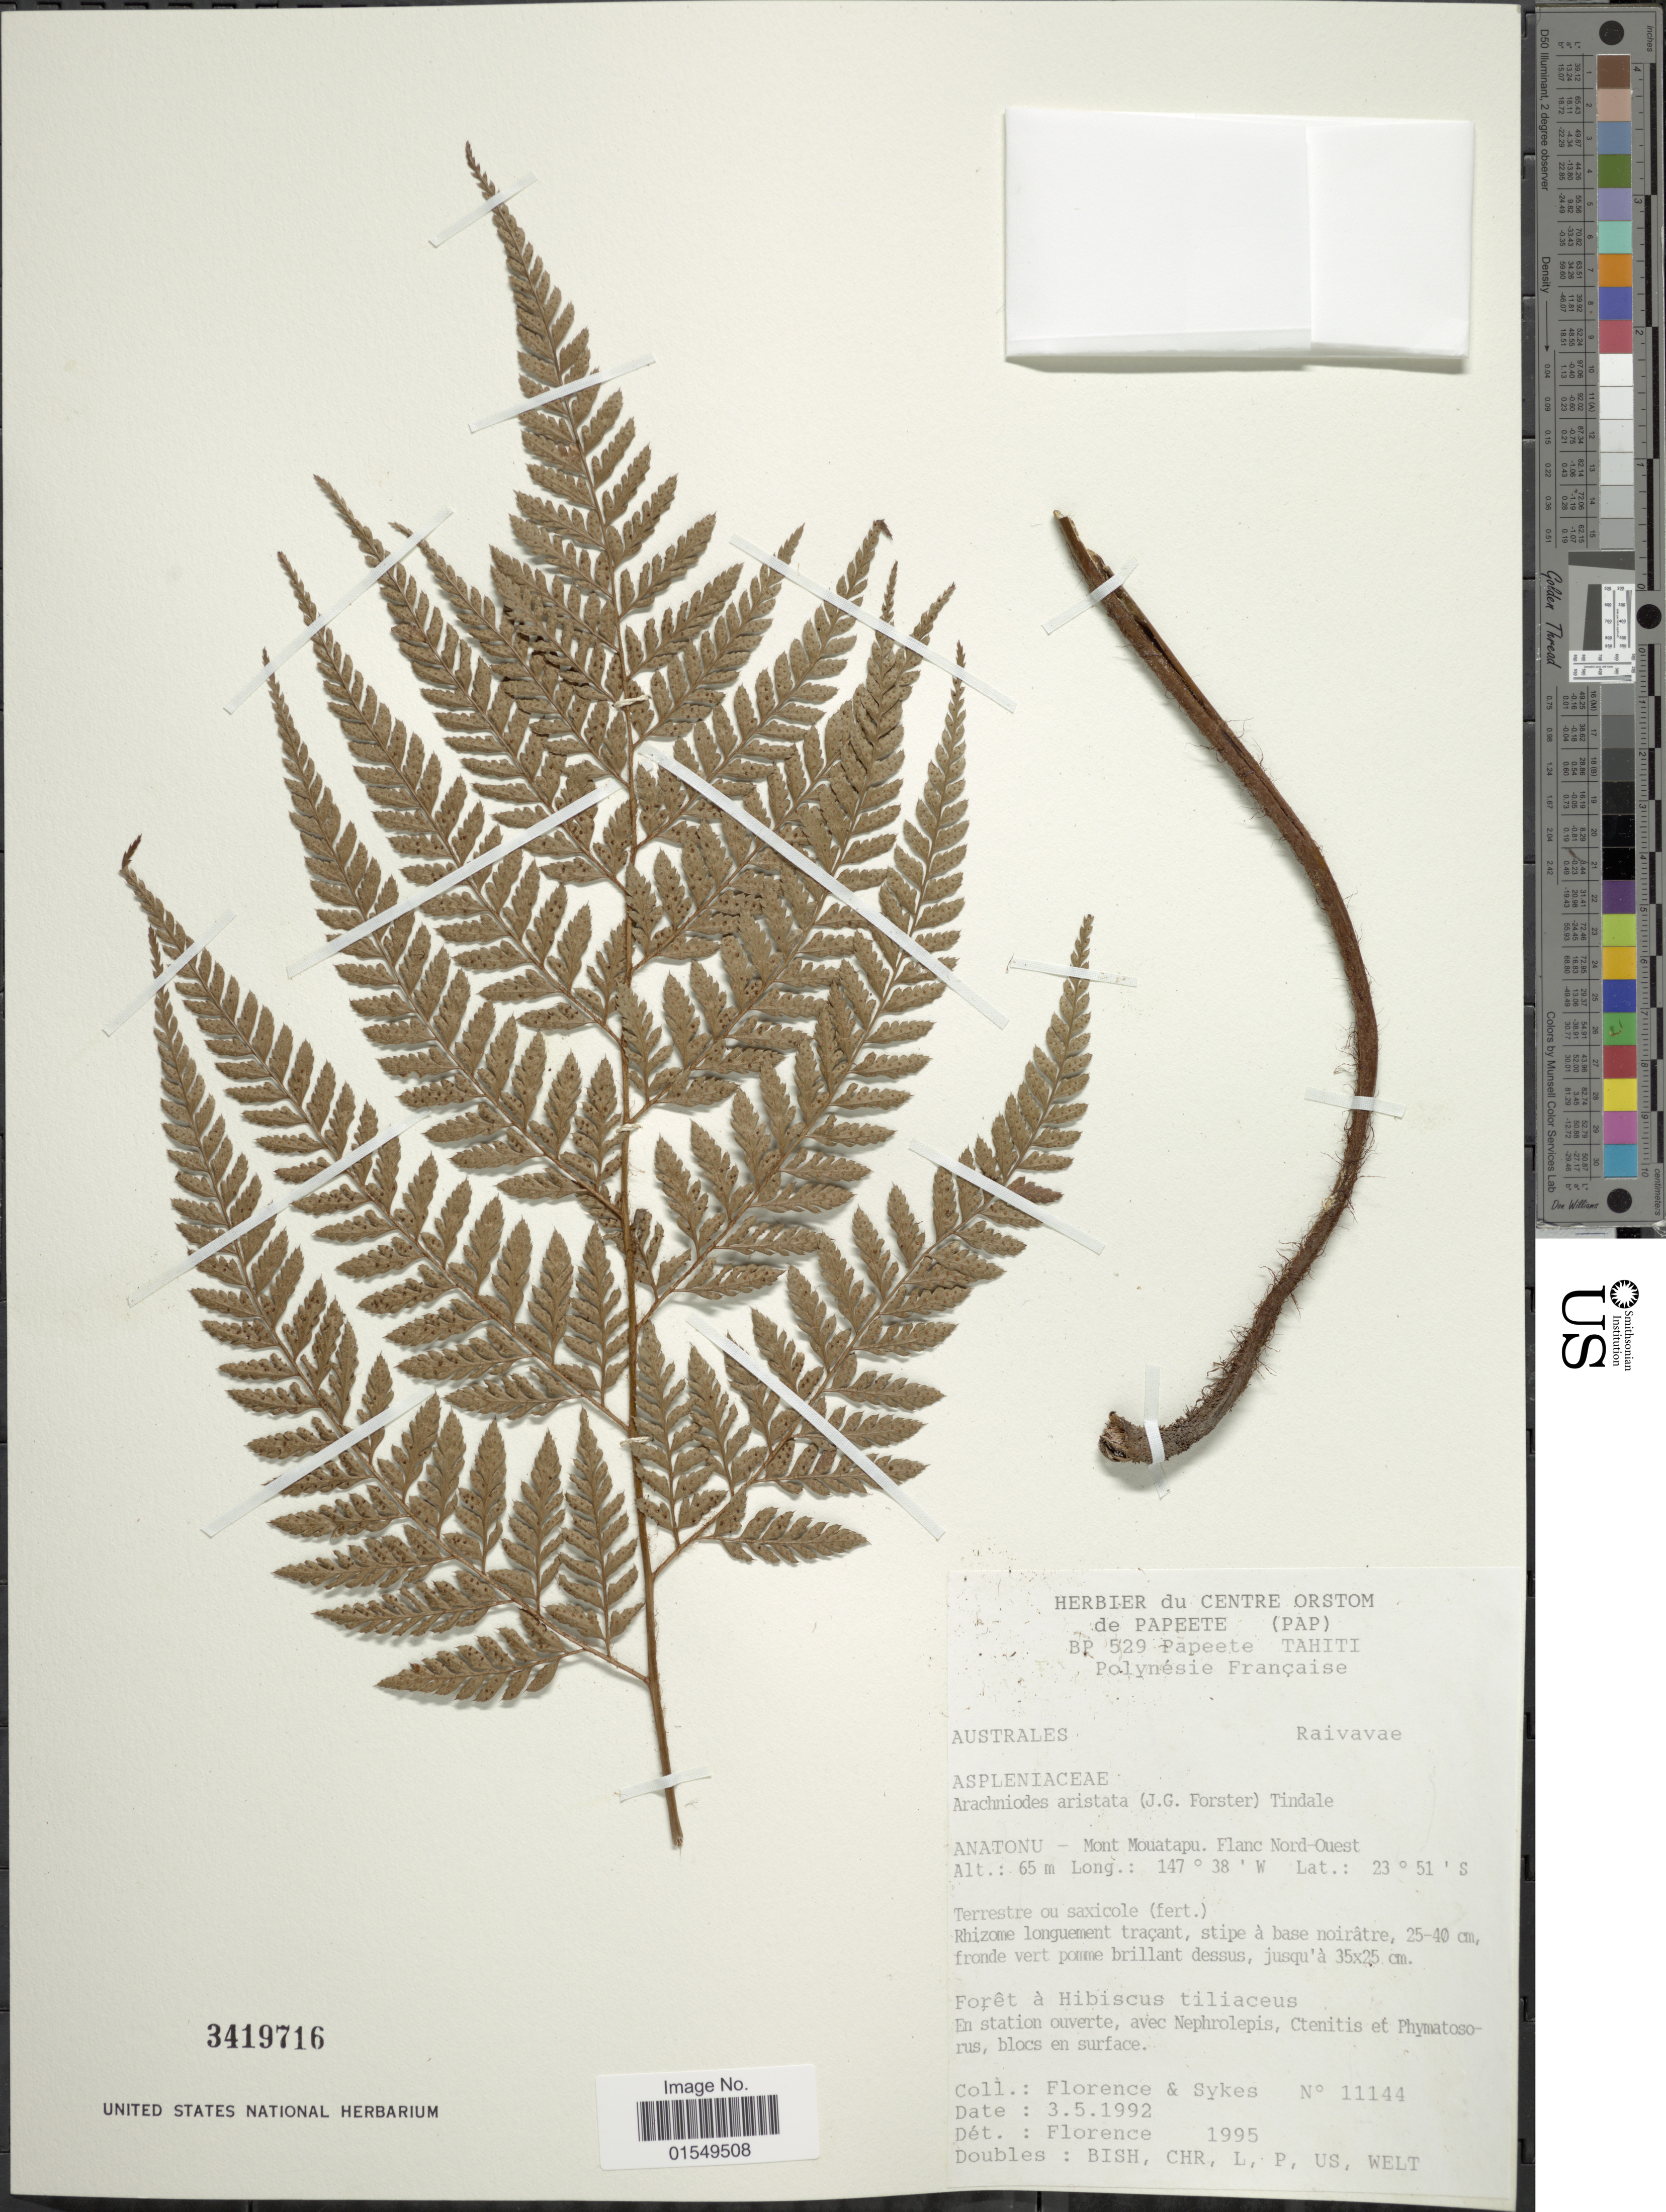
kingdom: Plantae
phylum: Tracheophyta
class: Polypodiopsida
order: Polypodiales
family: Dryopteridaceae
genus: Arachniodes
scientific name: Arachniodes aristata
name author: (G. Forst.) Tindale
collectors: -. Florence & Sykes, --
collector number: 11144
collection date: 1992-05-03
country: French Polynesia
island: Raivavae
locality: Australes, Raivavae, Anatonu, Mont Mouatapu, Flanc Nord-Ouest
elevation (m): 65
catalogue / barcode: US 3419716